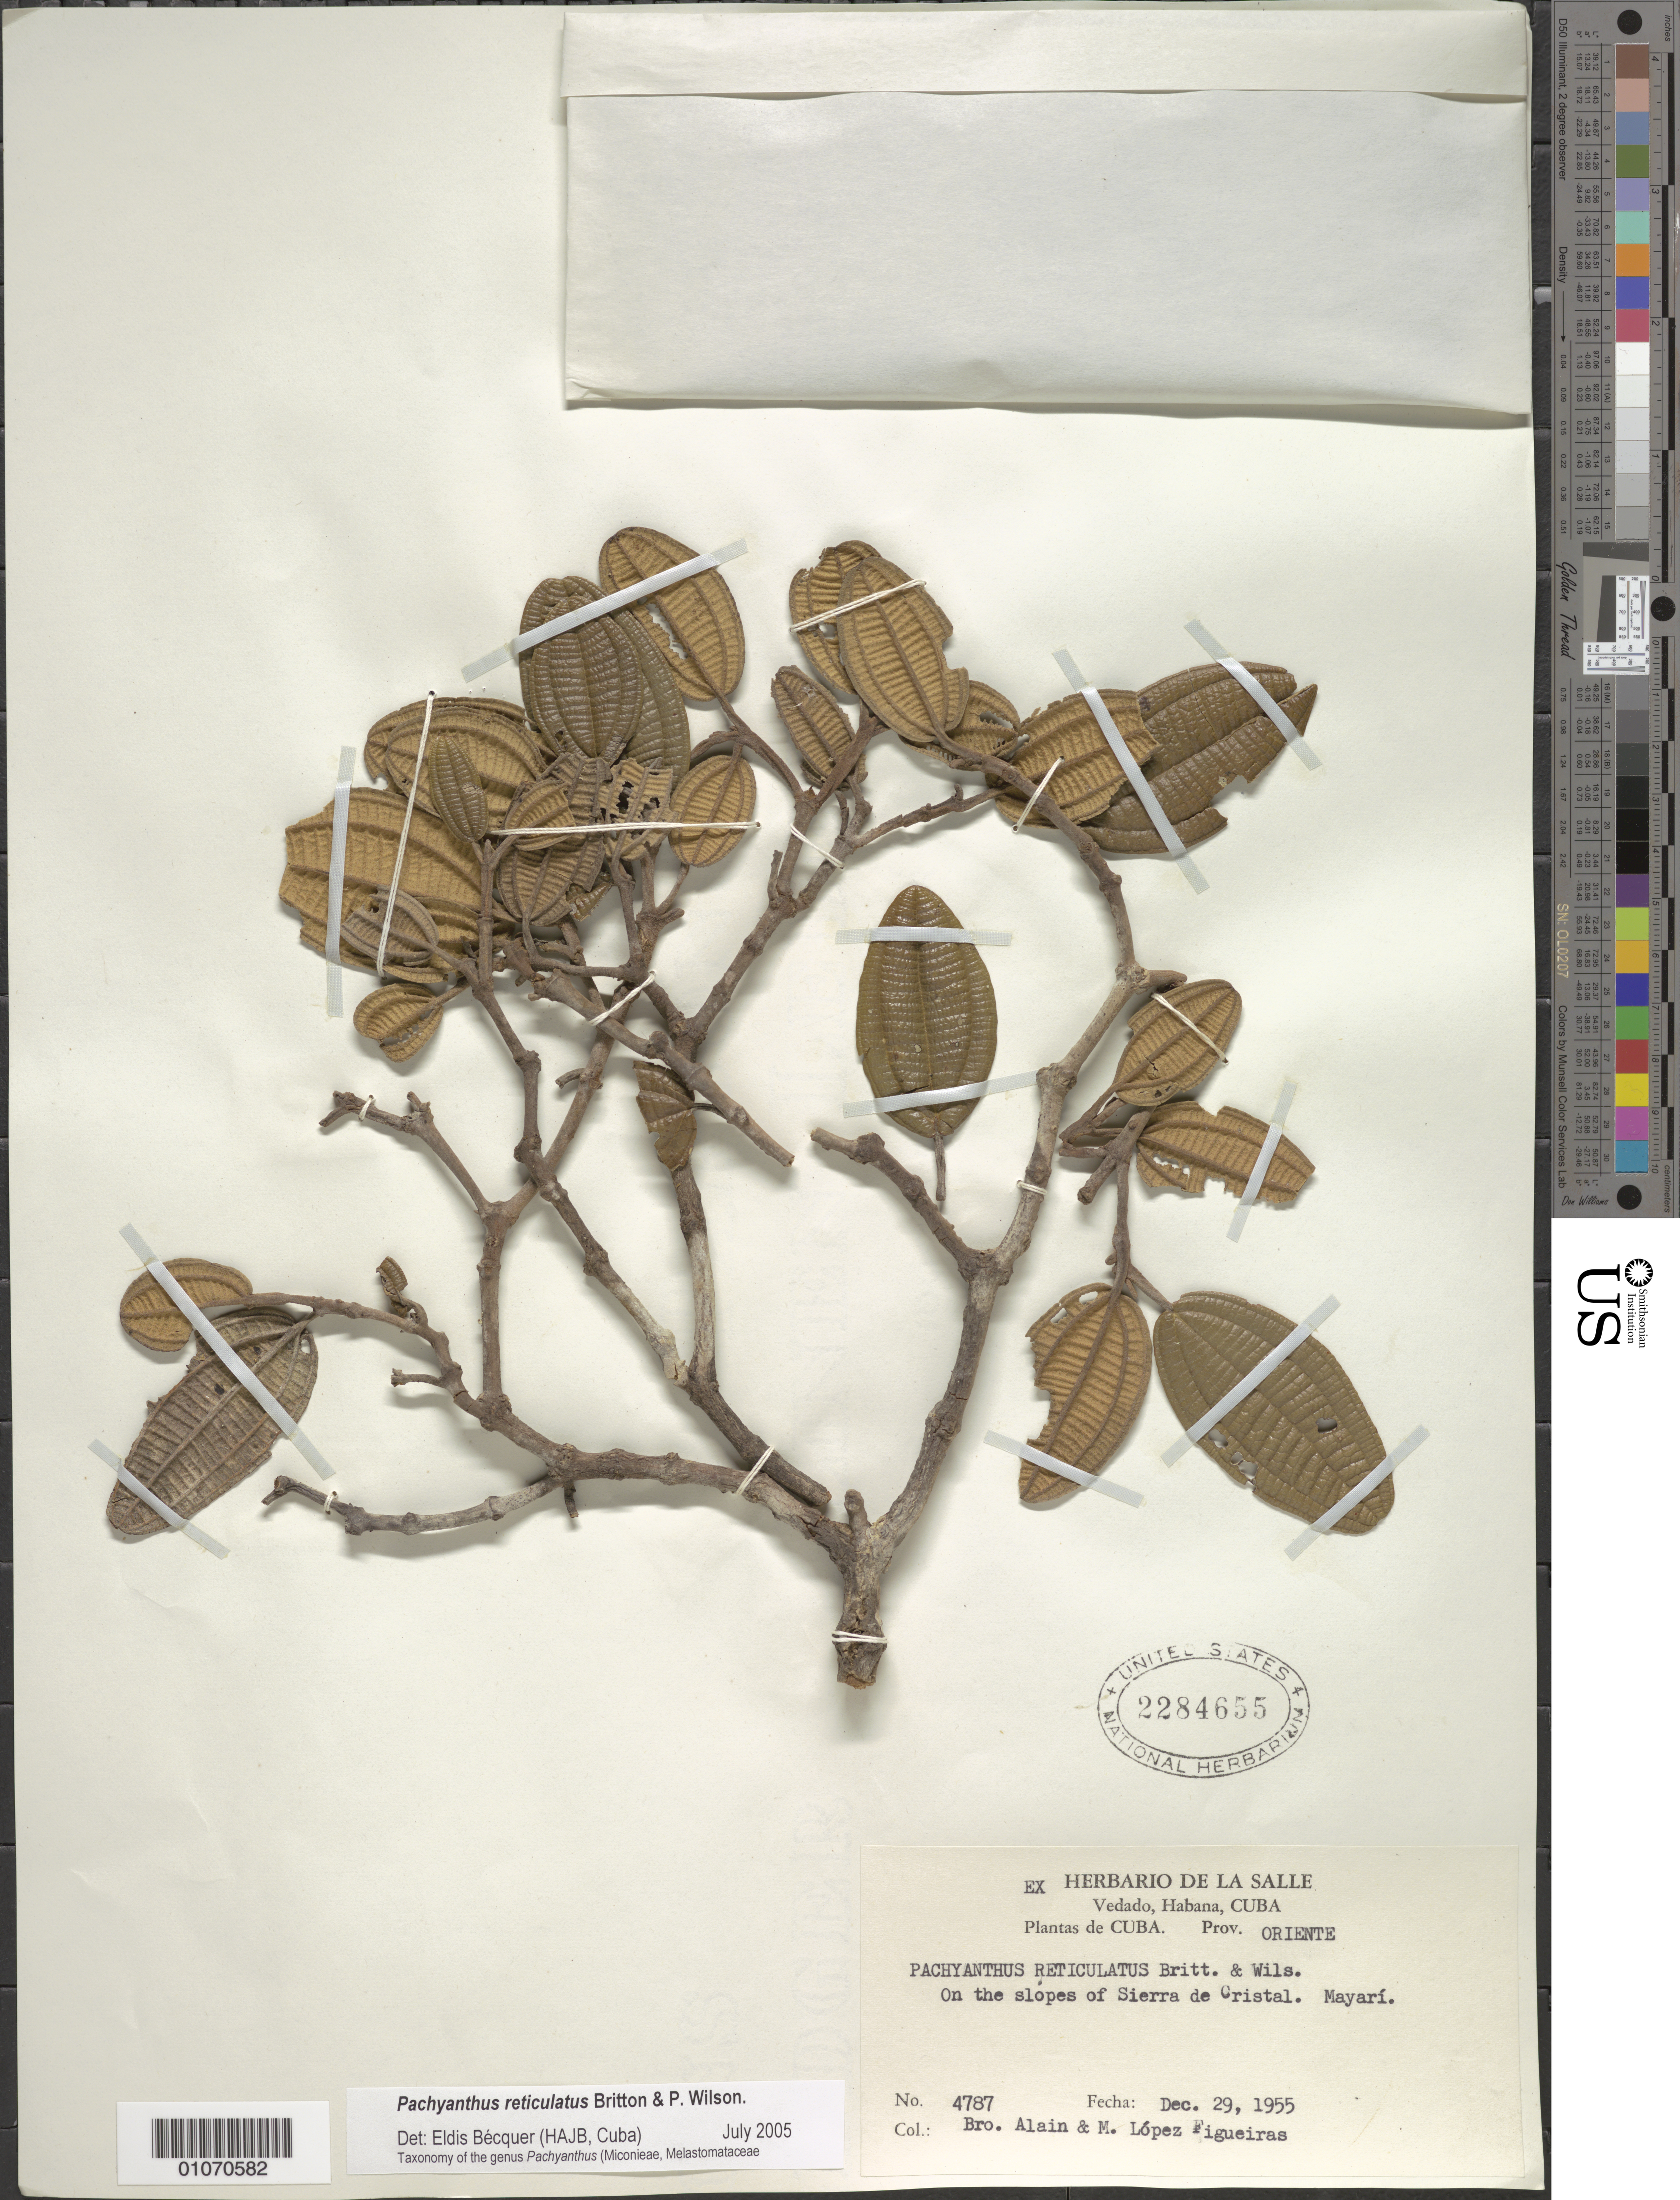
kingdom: Plantae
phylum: Tracheophyta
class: Magnoliopsida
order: Myrtales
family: Melastomataceae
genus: Pachyanthus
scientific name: Pachyanthus reticulatus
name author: Britton & P. Wilson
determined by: Bécquer Granados, E. R., (HAJB)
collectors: A. H. Liogier & M. López Figueiras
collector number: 4787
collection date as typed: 29 Dec 1955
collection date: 1955-12-29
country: Cuba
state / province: Oriente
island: Cuba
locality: Sierra de Cristal, Mayarí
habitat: Slopes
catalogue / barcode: US 2284655